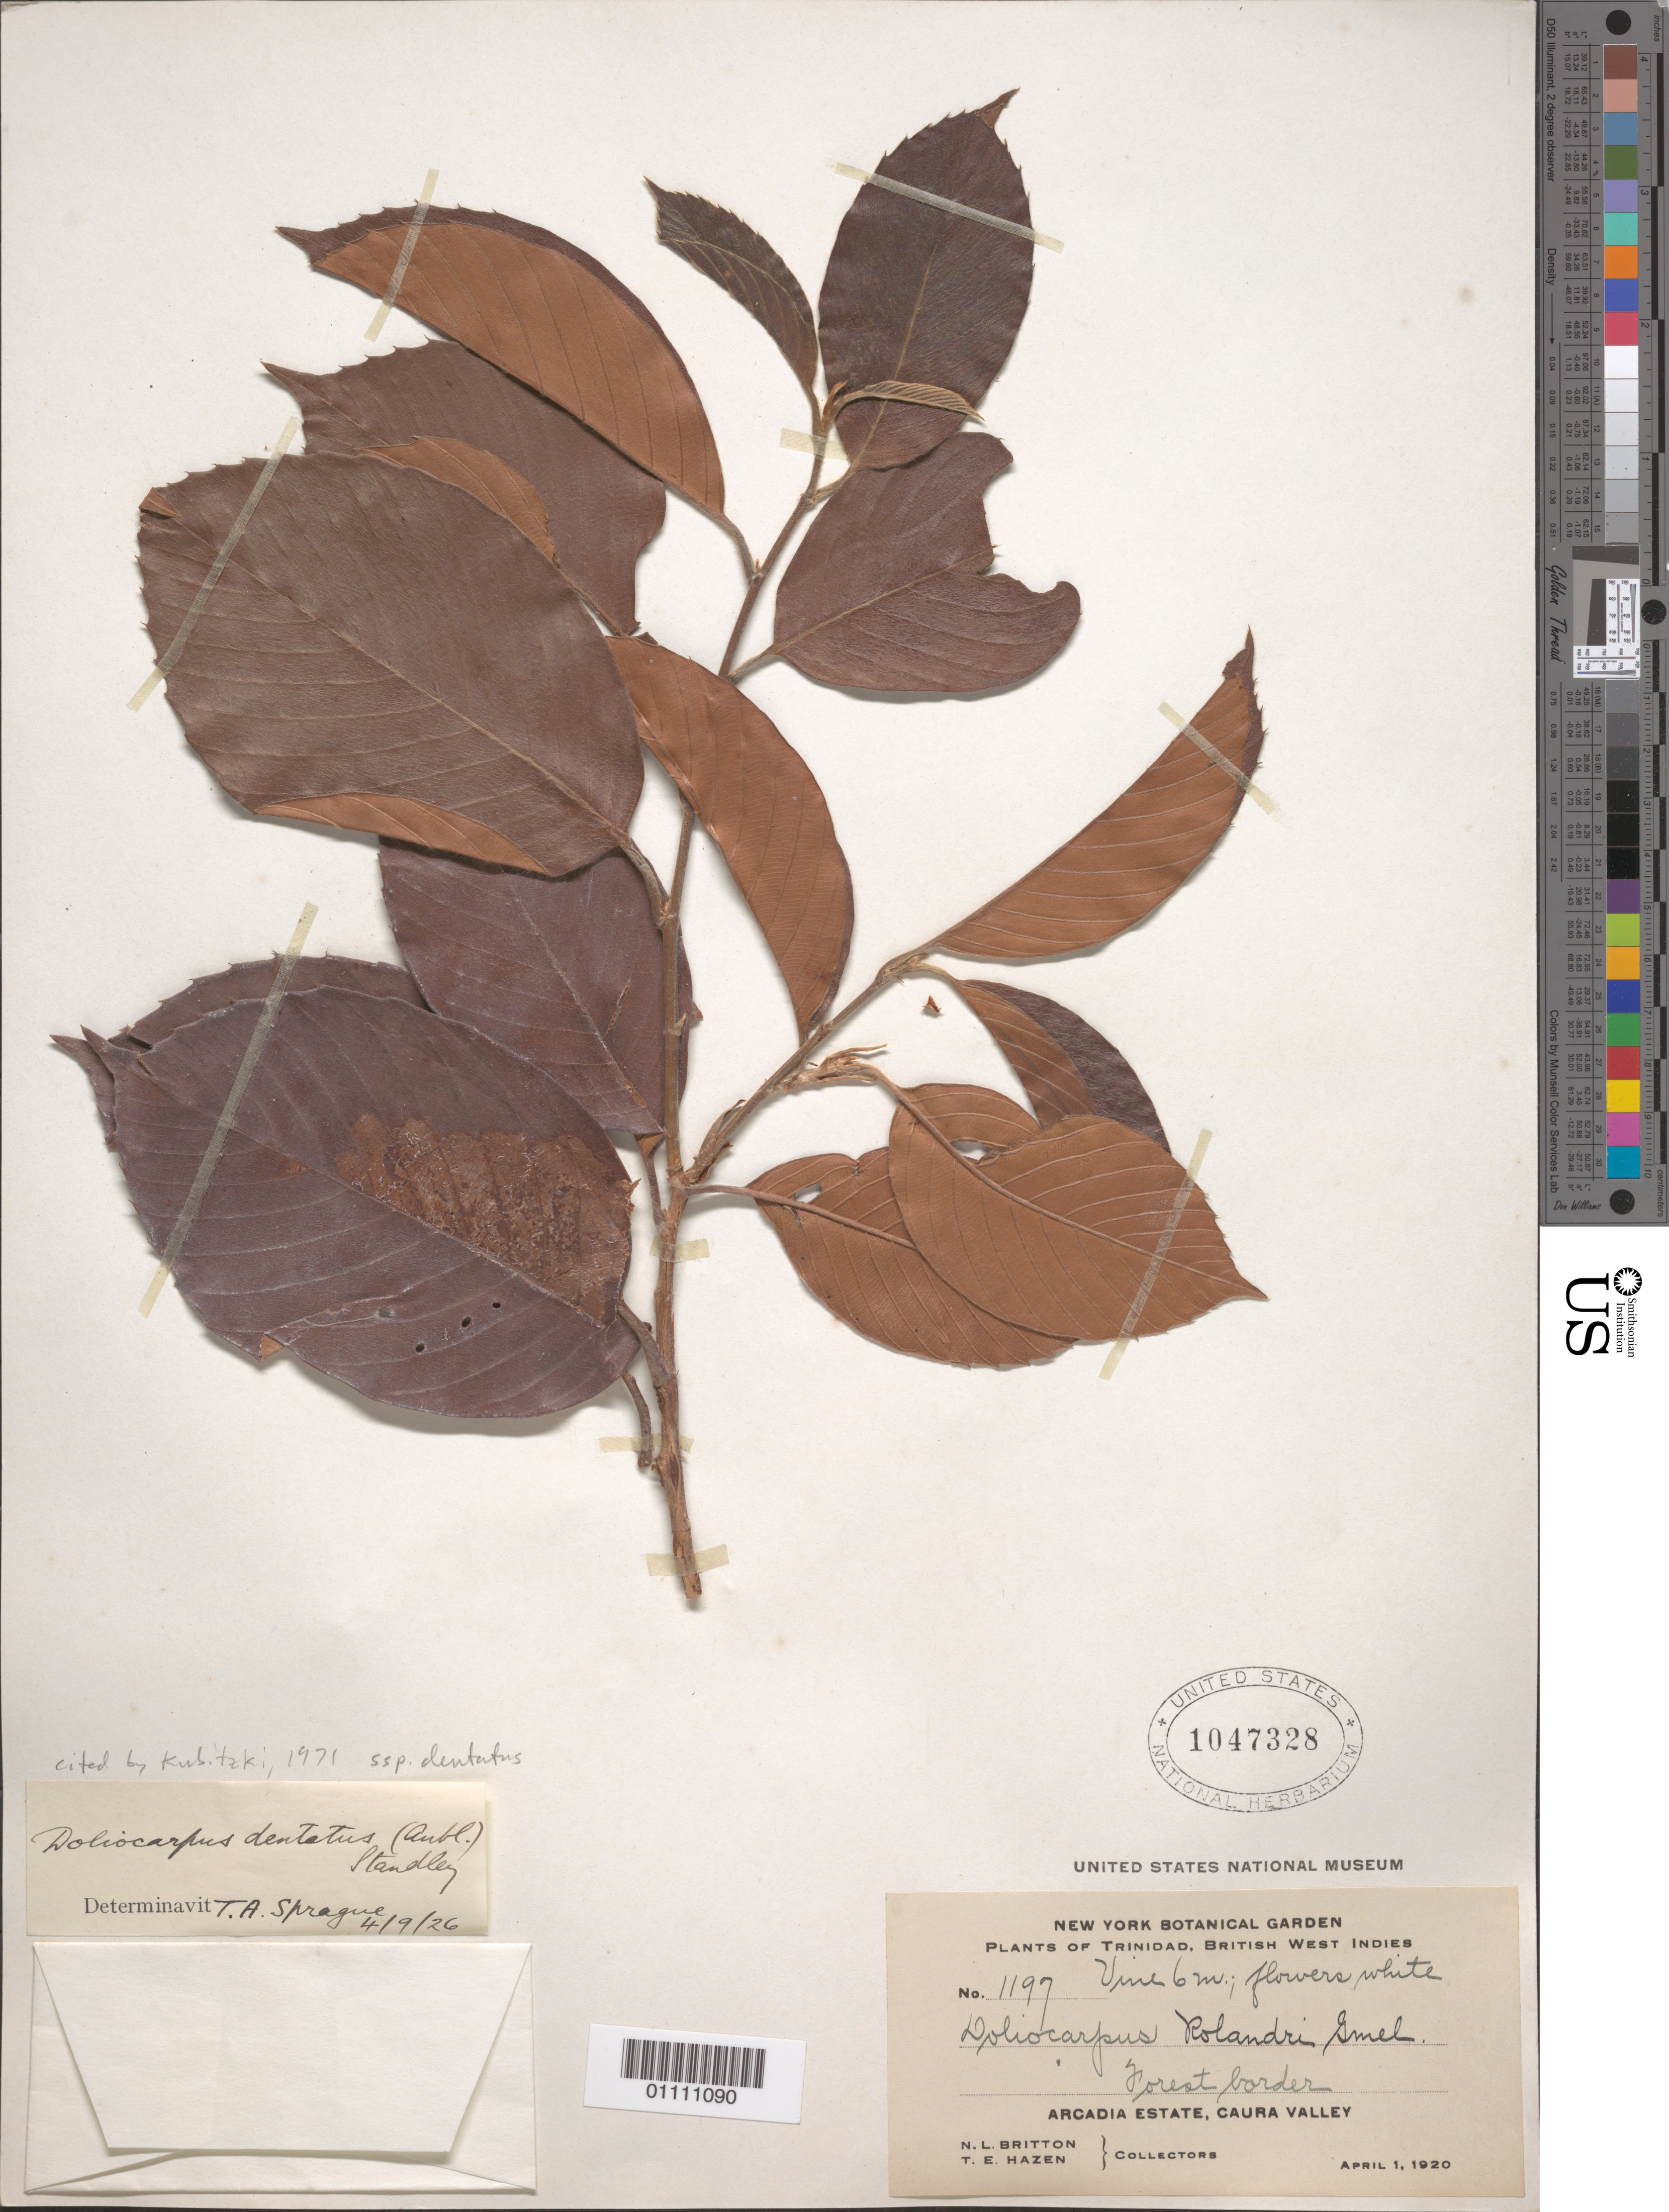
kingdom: Plantae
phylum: Tracheophyta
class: Magnoliopsida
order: Dilleniales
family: Dilleniaceae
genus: Doliocarpus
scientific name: Doliocarpus dentatus subsp. dentatus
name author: (Aubl.) Standl.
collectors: N. Britton & T. E. Hazen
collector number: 1197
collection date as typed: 01 Apr 1920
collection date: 1920-04-01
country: Trinidad and Tobago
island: Trinidad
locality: Arcadia Estate, Caura Valley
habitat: on the forest border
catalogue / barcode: US 1047328